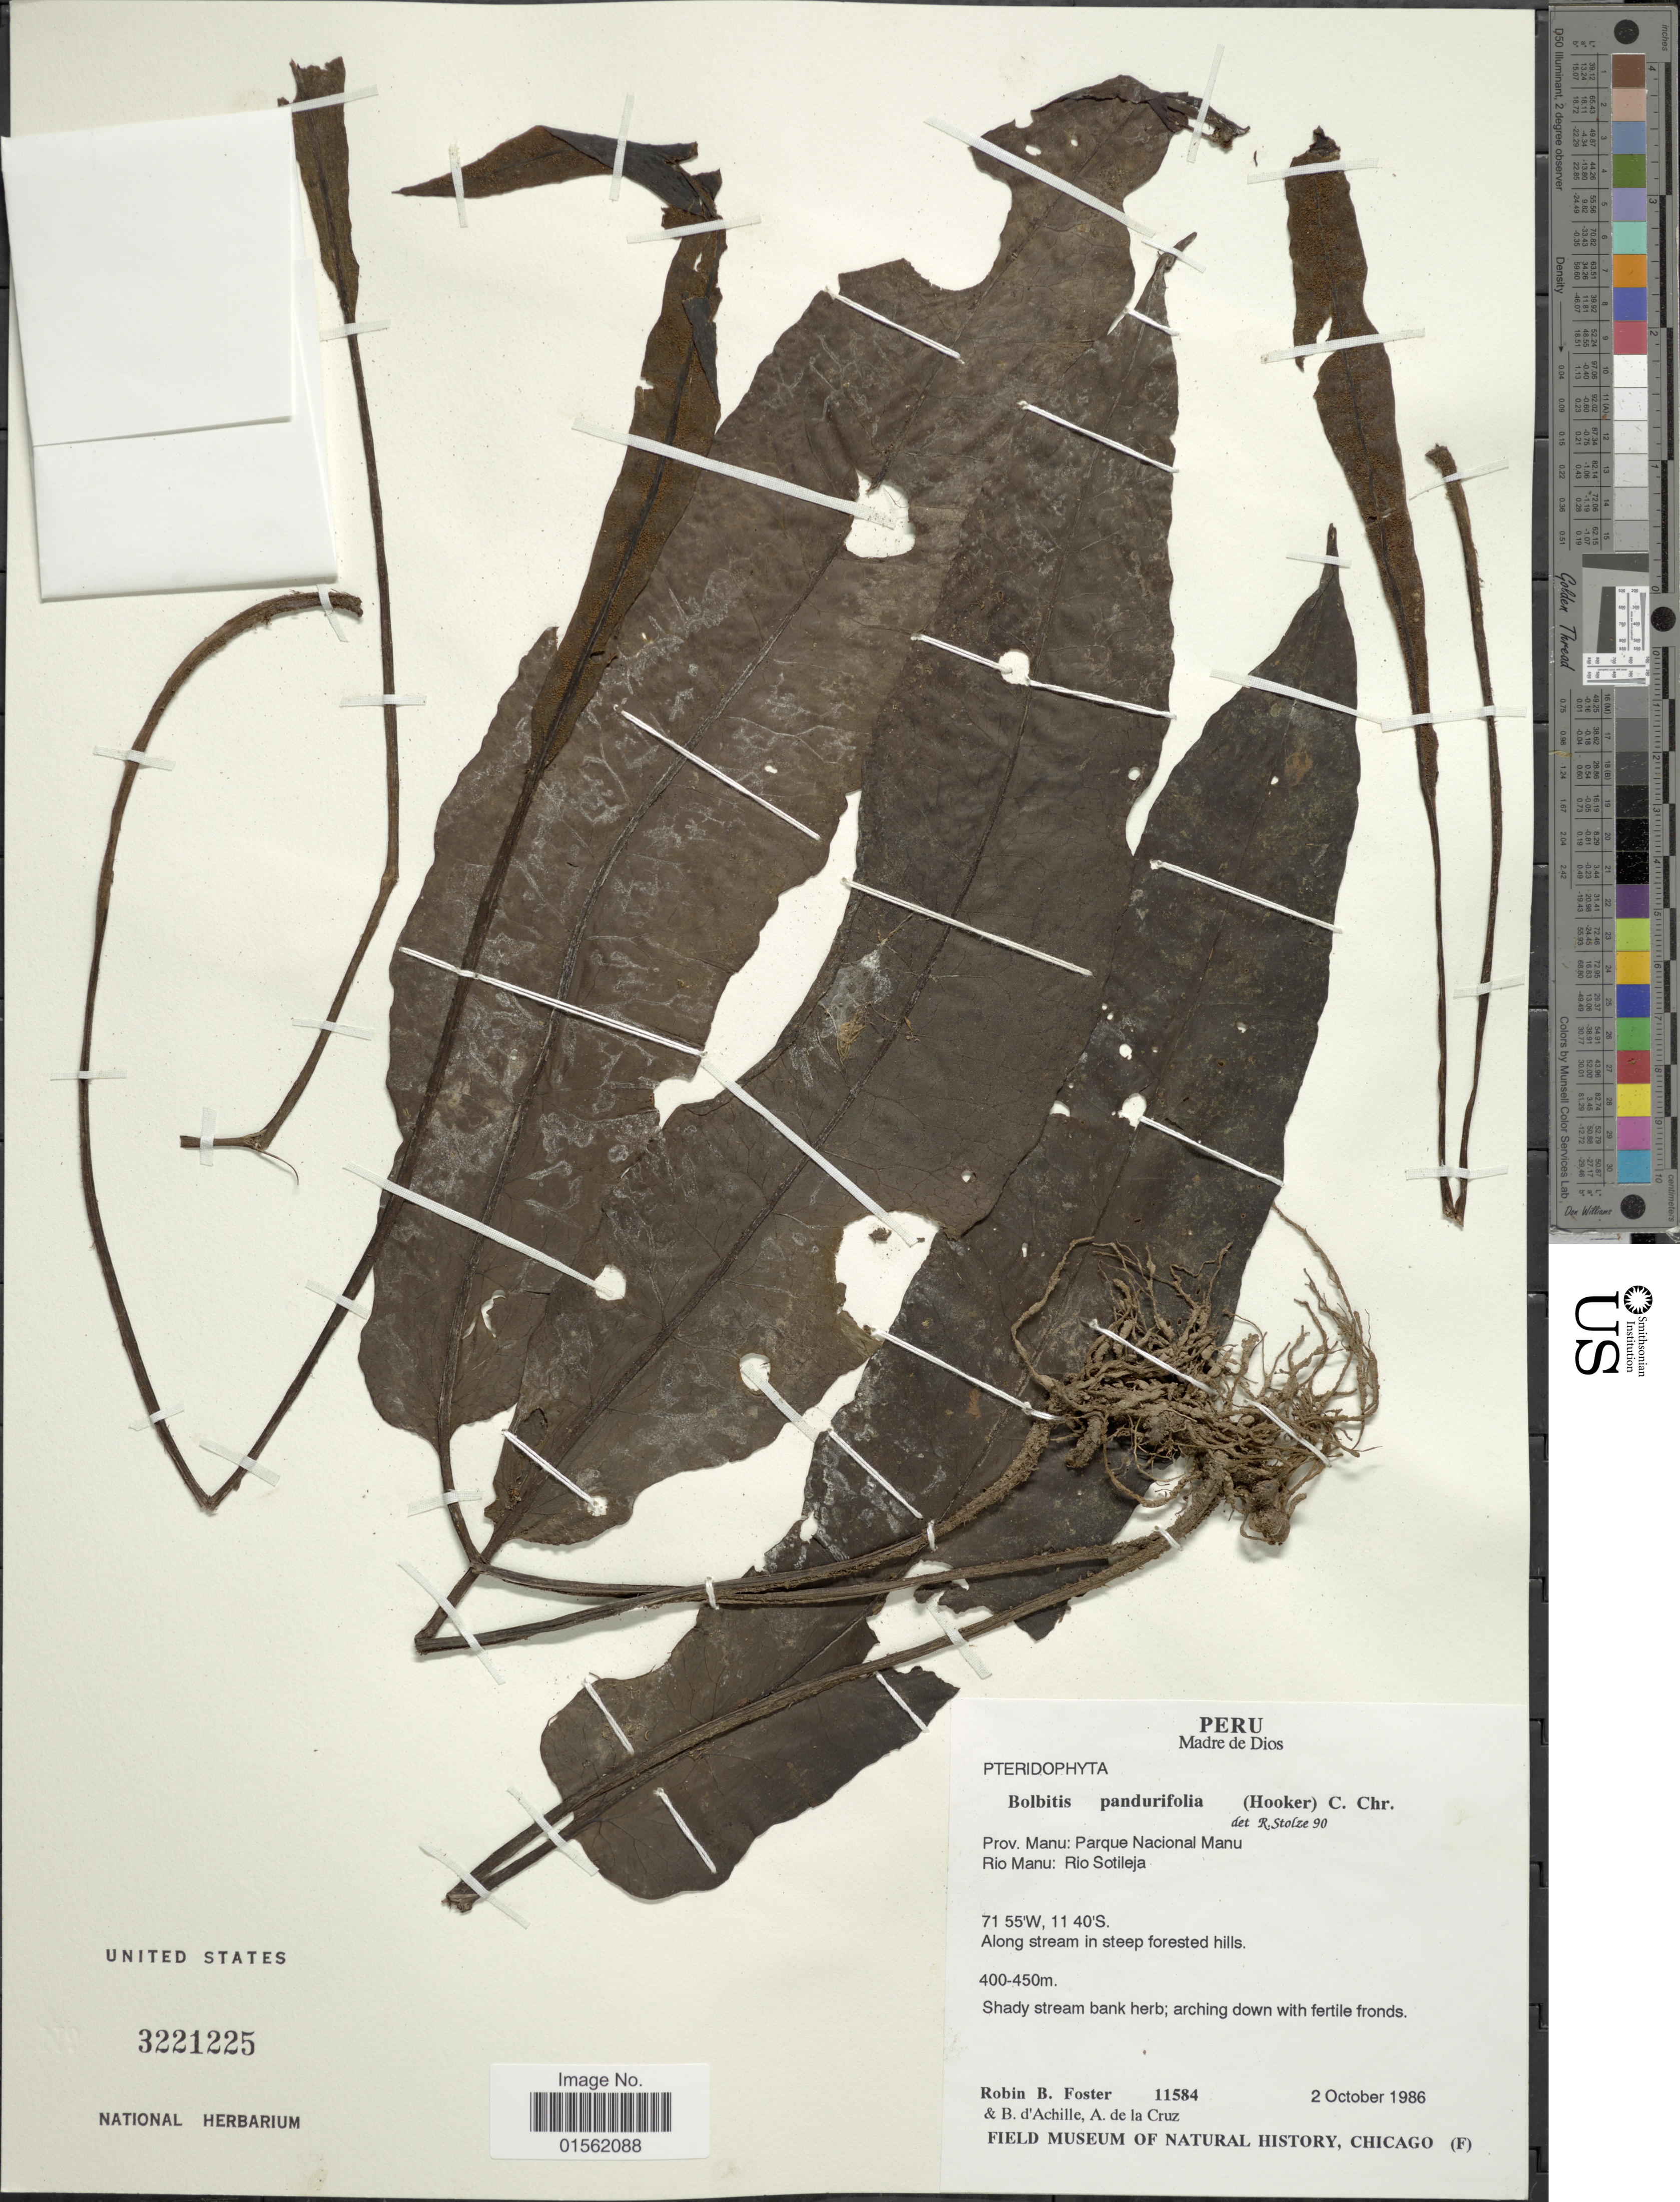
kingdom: Plantae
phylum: Tracheophyta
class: Polypodiopsida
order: Polypodiales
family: Dryopteridaceae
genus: Bolbitis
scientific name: Bolbitis pandurifolia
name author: (Hook.) Ching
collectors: R. B. Foster, B. d'Achille & A. de la Cruz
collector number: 11584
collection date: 1986-10-02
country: Peru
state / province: Madre de Dios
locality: Prov. Manu: Parque Nacional Manu. Rio Manu: Rio Sotileja. Along stream in steep forested hills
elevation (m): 400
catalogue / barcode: US 3221225